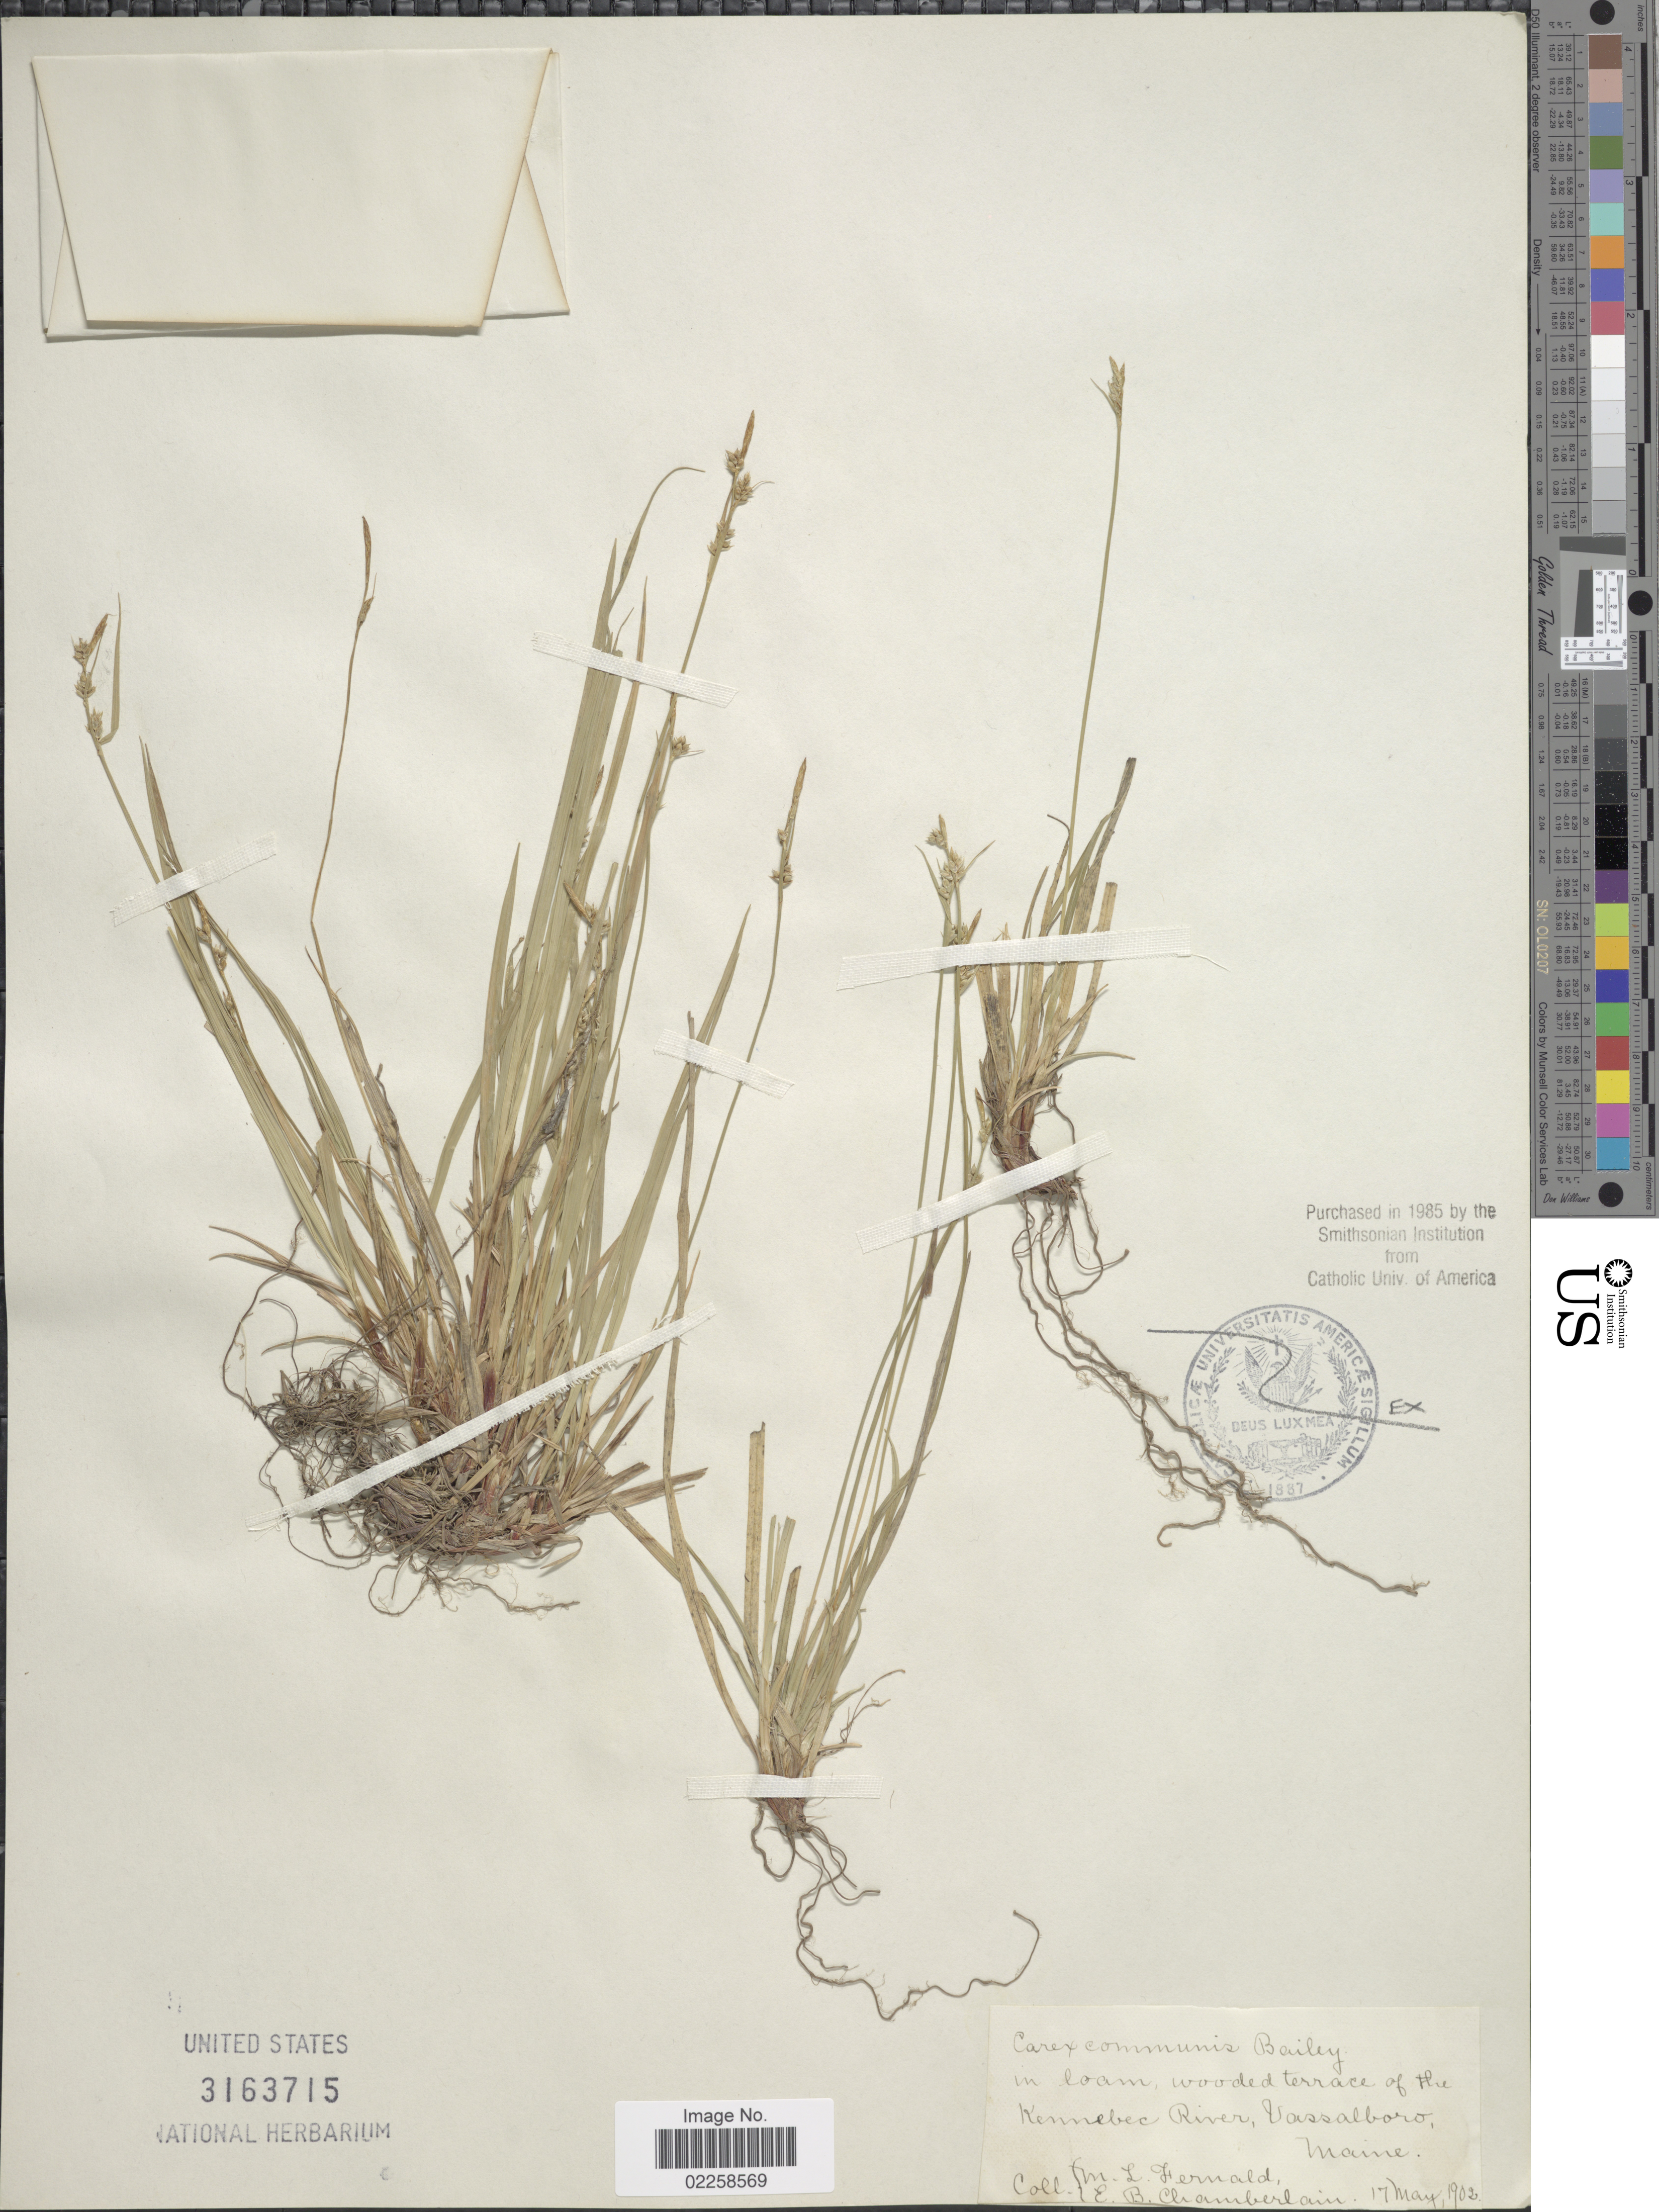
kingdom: Plantae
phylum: Tracheophyta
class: Liliopsida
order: Poales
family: Cyperaceae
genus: Carex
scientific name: Carex communis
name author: L.H. Bailey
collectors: M. L. Fernald & E. Chamberlain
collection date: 1902-05-17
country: United States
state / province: Maine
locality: Kennebec River, Vassalboro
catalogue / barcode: US 3163715